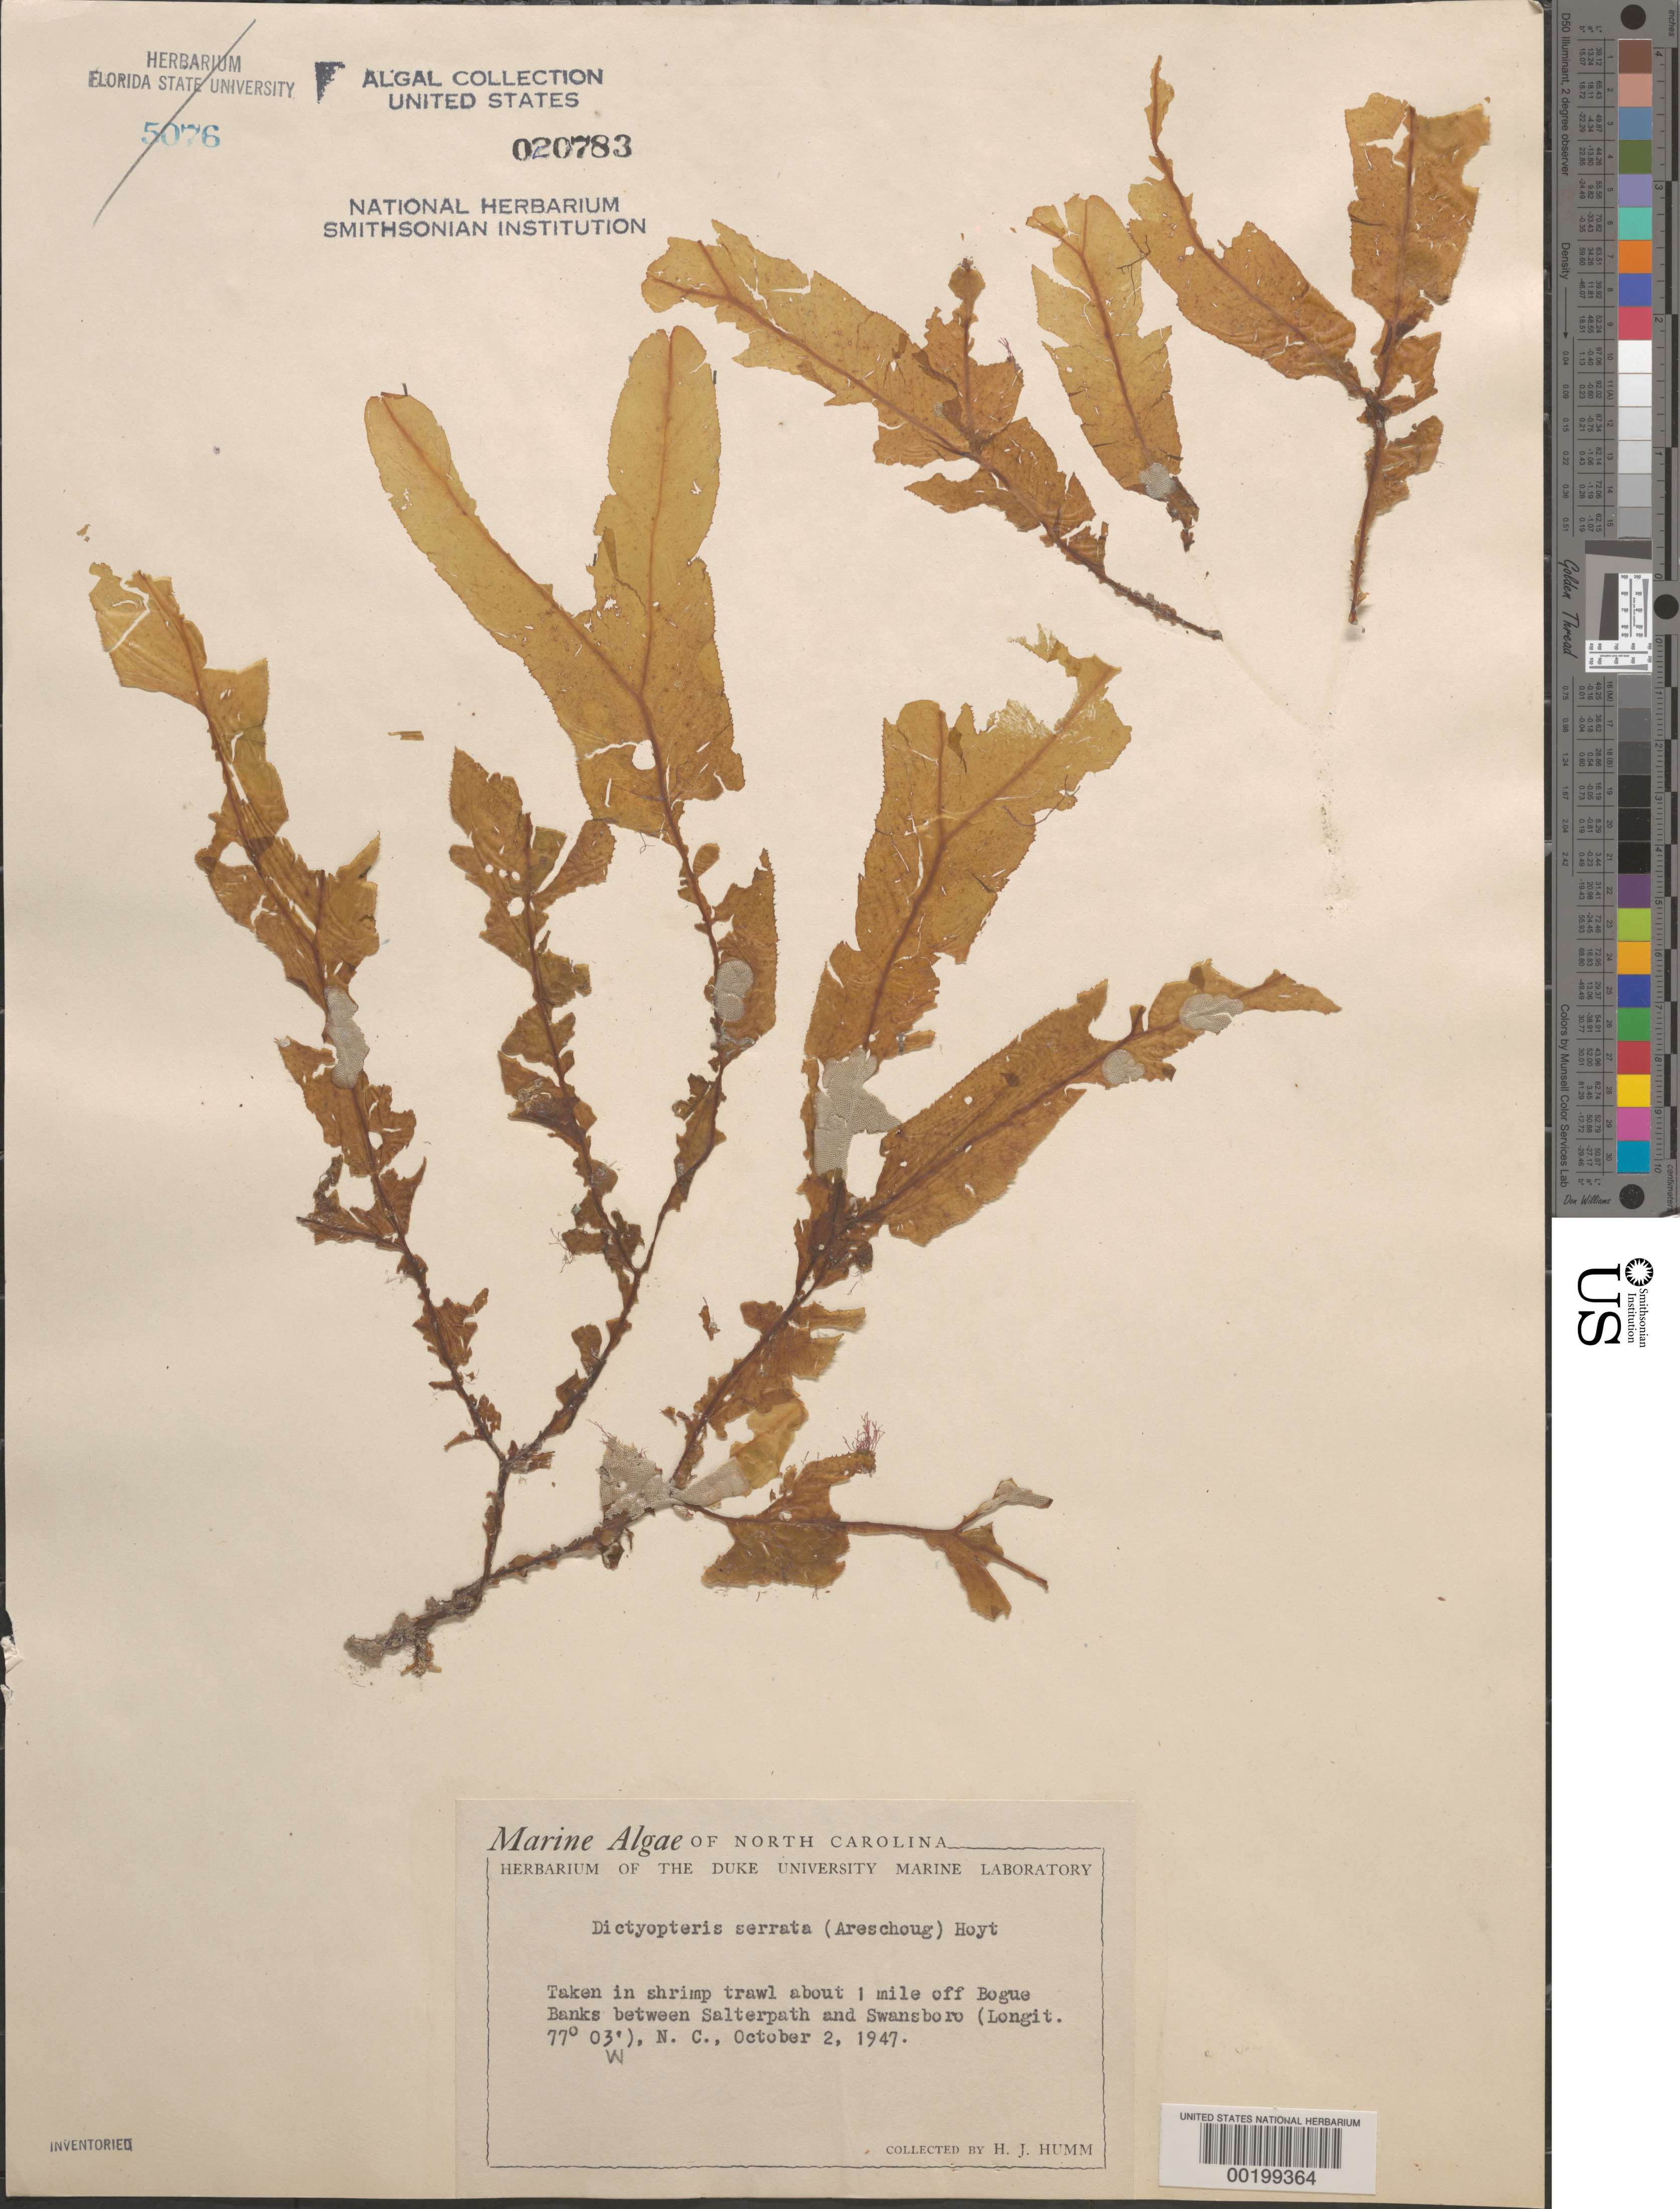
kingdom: Chromista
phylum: Ochrophyta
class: Phaeophyceae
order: Dictyotales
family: Dictyotaceae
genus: Dictyopteris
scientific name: Dictyopteris serrata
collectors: H. J. Humm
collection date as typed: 02 Oct 1947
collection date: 1947-10-02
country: United States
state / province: North Carolina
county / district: Carteret County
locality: Ca. 1 mile off Bogue Banks between Salterpath and Swansboro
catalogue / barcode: US 20783